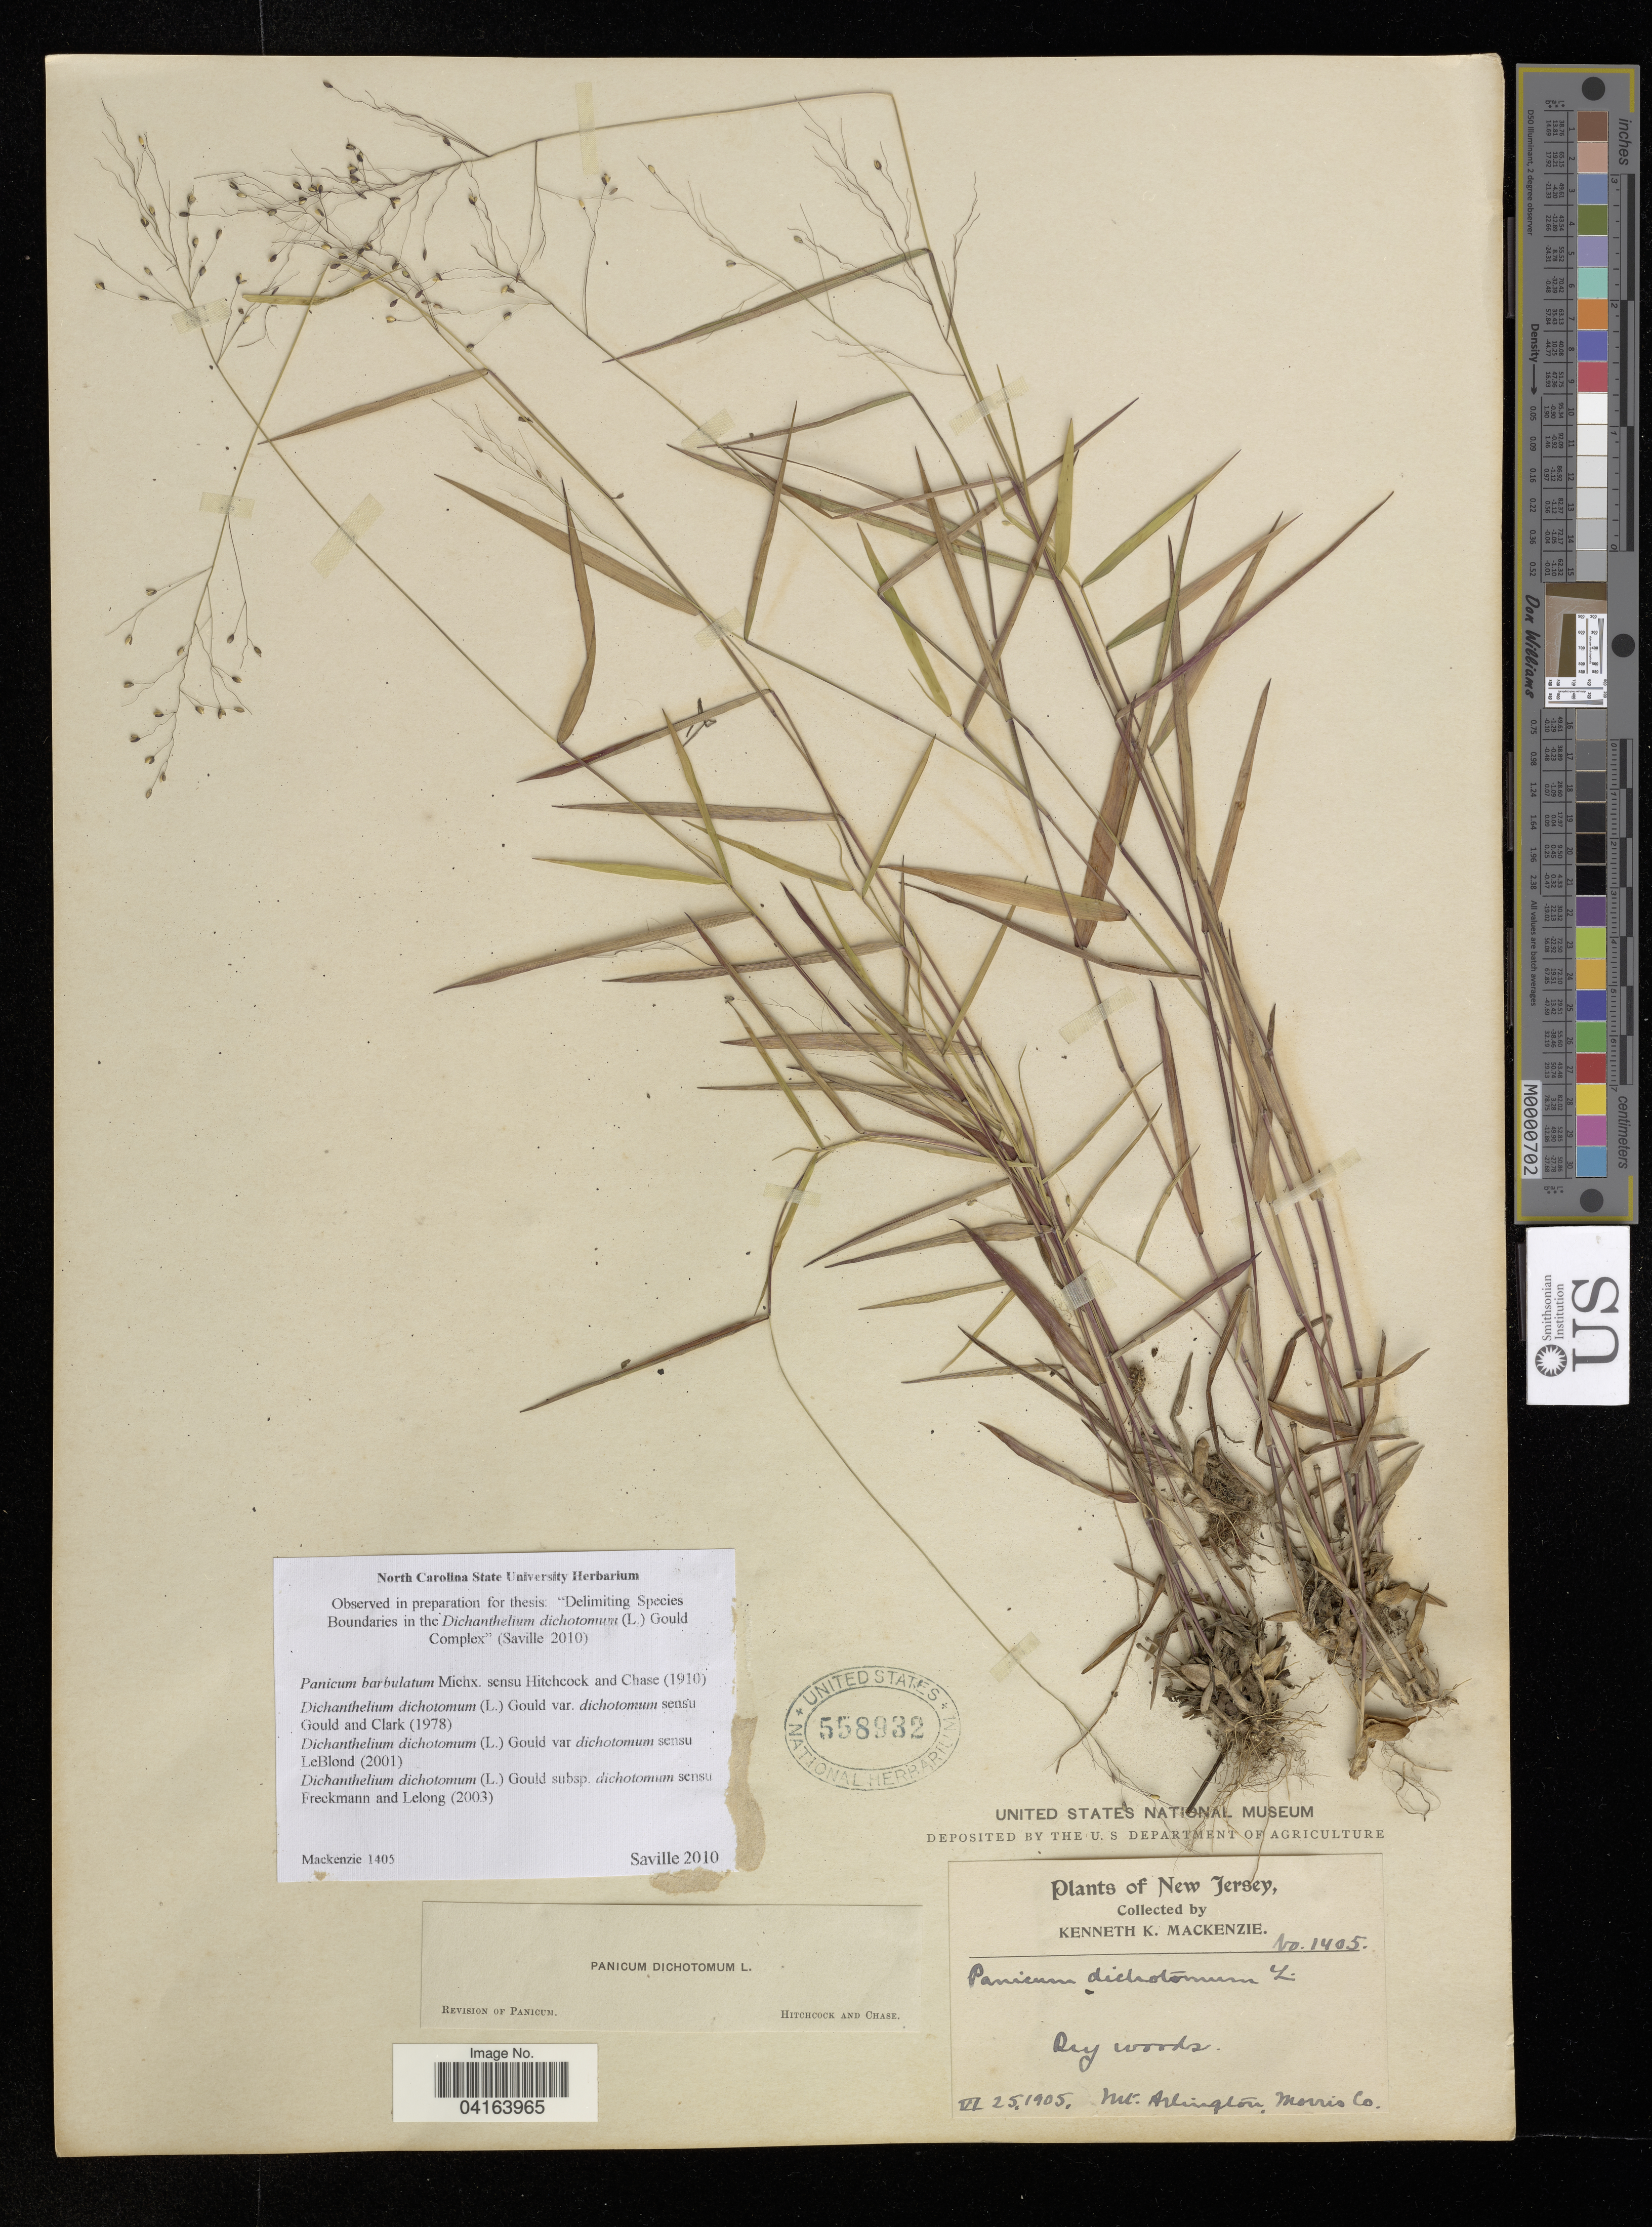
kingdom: Plantae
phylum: Tracheophyta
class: Liliopsida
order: Poales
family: Poaceae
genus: Dichanthelium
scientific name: Dichanthelium dichotomum subsp. dichotomum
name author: Gould & Clark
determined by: Saville, A. C., (NCSC), North Carolina State University (UNITED STATES)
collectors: K. K. Mackenzie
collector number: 1405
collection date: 1905-06-25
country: United States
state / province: New Jersey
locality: Ray woods. Mt. Arlington, Morris Co.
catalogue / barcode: US 558932